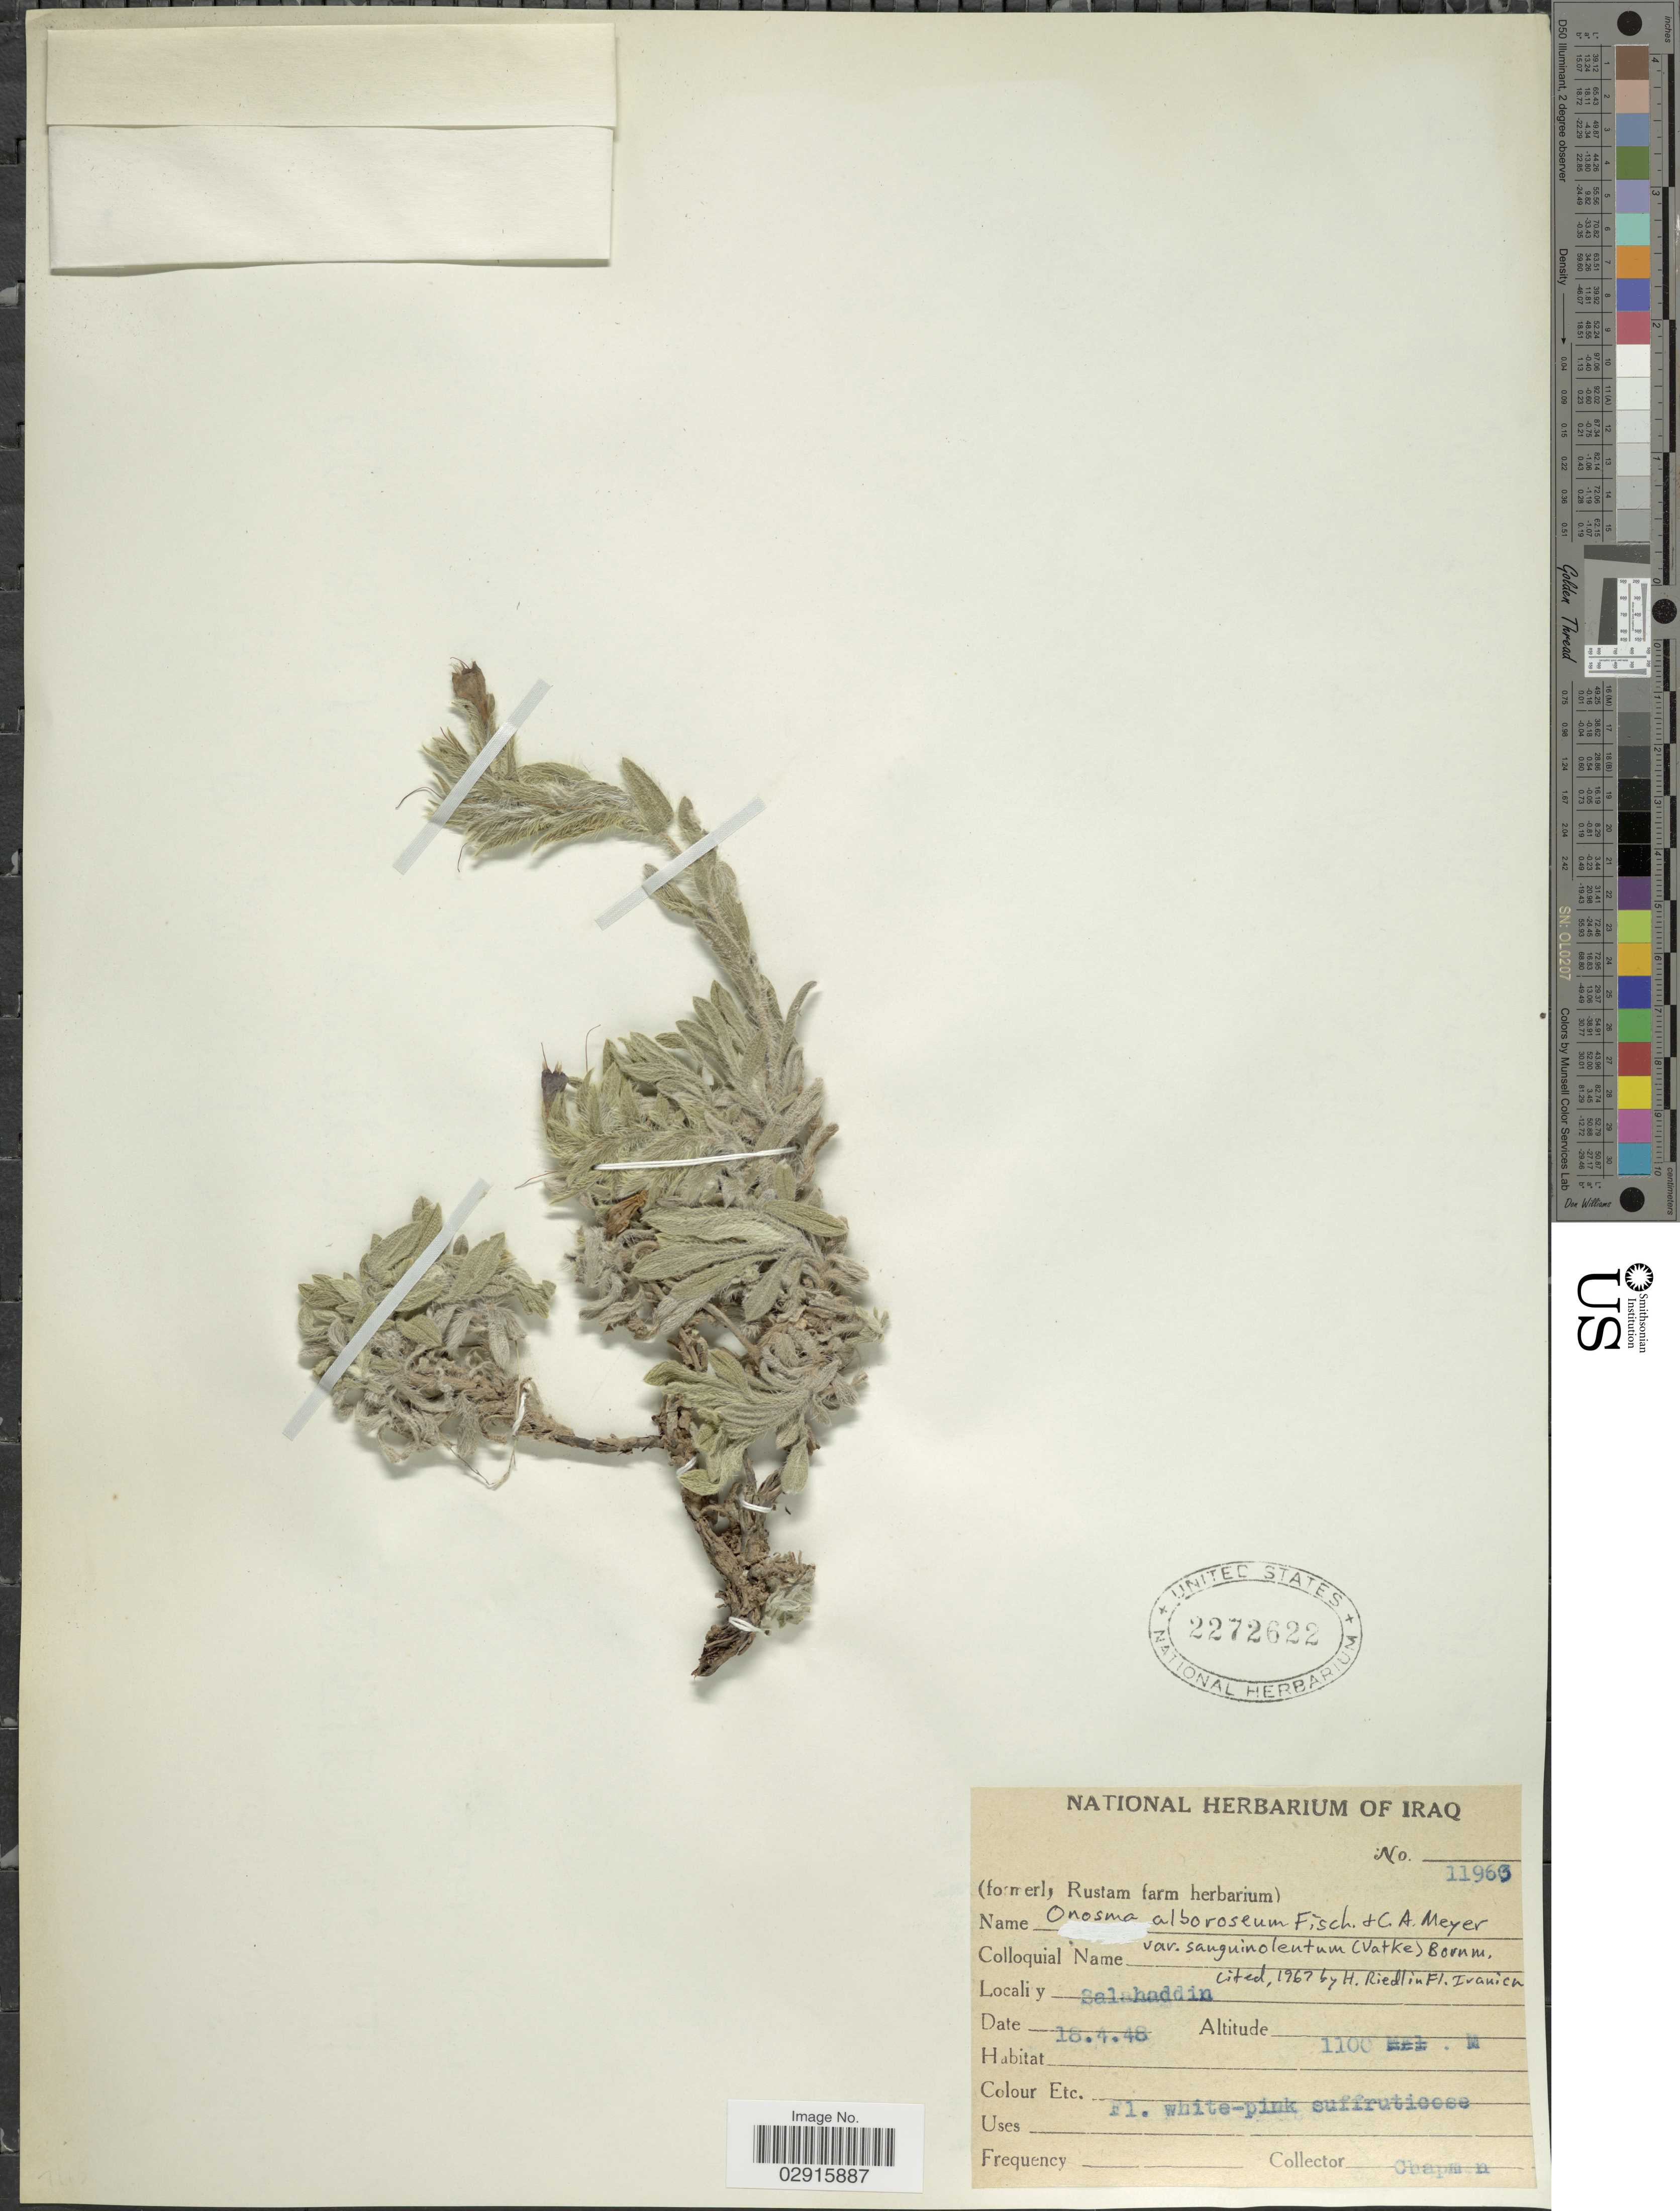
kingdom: Plantae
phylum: Tracheophyta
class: Magnoliopsida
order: Boraginales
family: Boraginaceae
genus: Onosma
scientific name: Onosma albo-roseum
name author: Fisch. & C.A. Mey.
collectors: A. Chapman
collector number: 11963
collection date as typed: Transcribed d/m/y: 18/4/48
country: Iraq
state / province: Salah ad Din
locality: Salahaddin.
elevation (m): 1100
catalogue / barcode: US 2272622